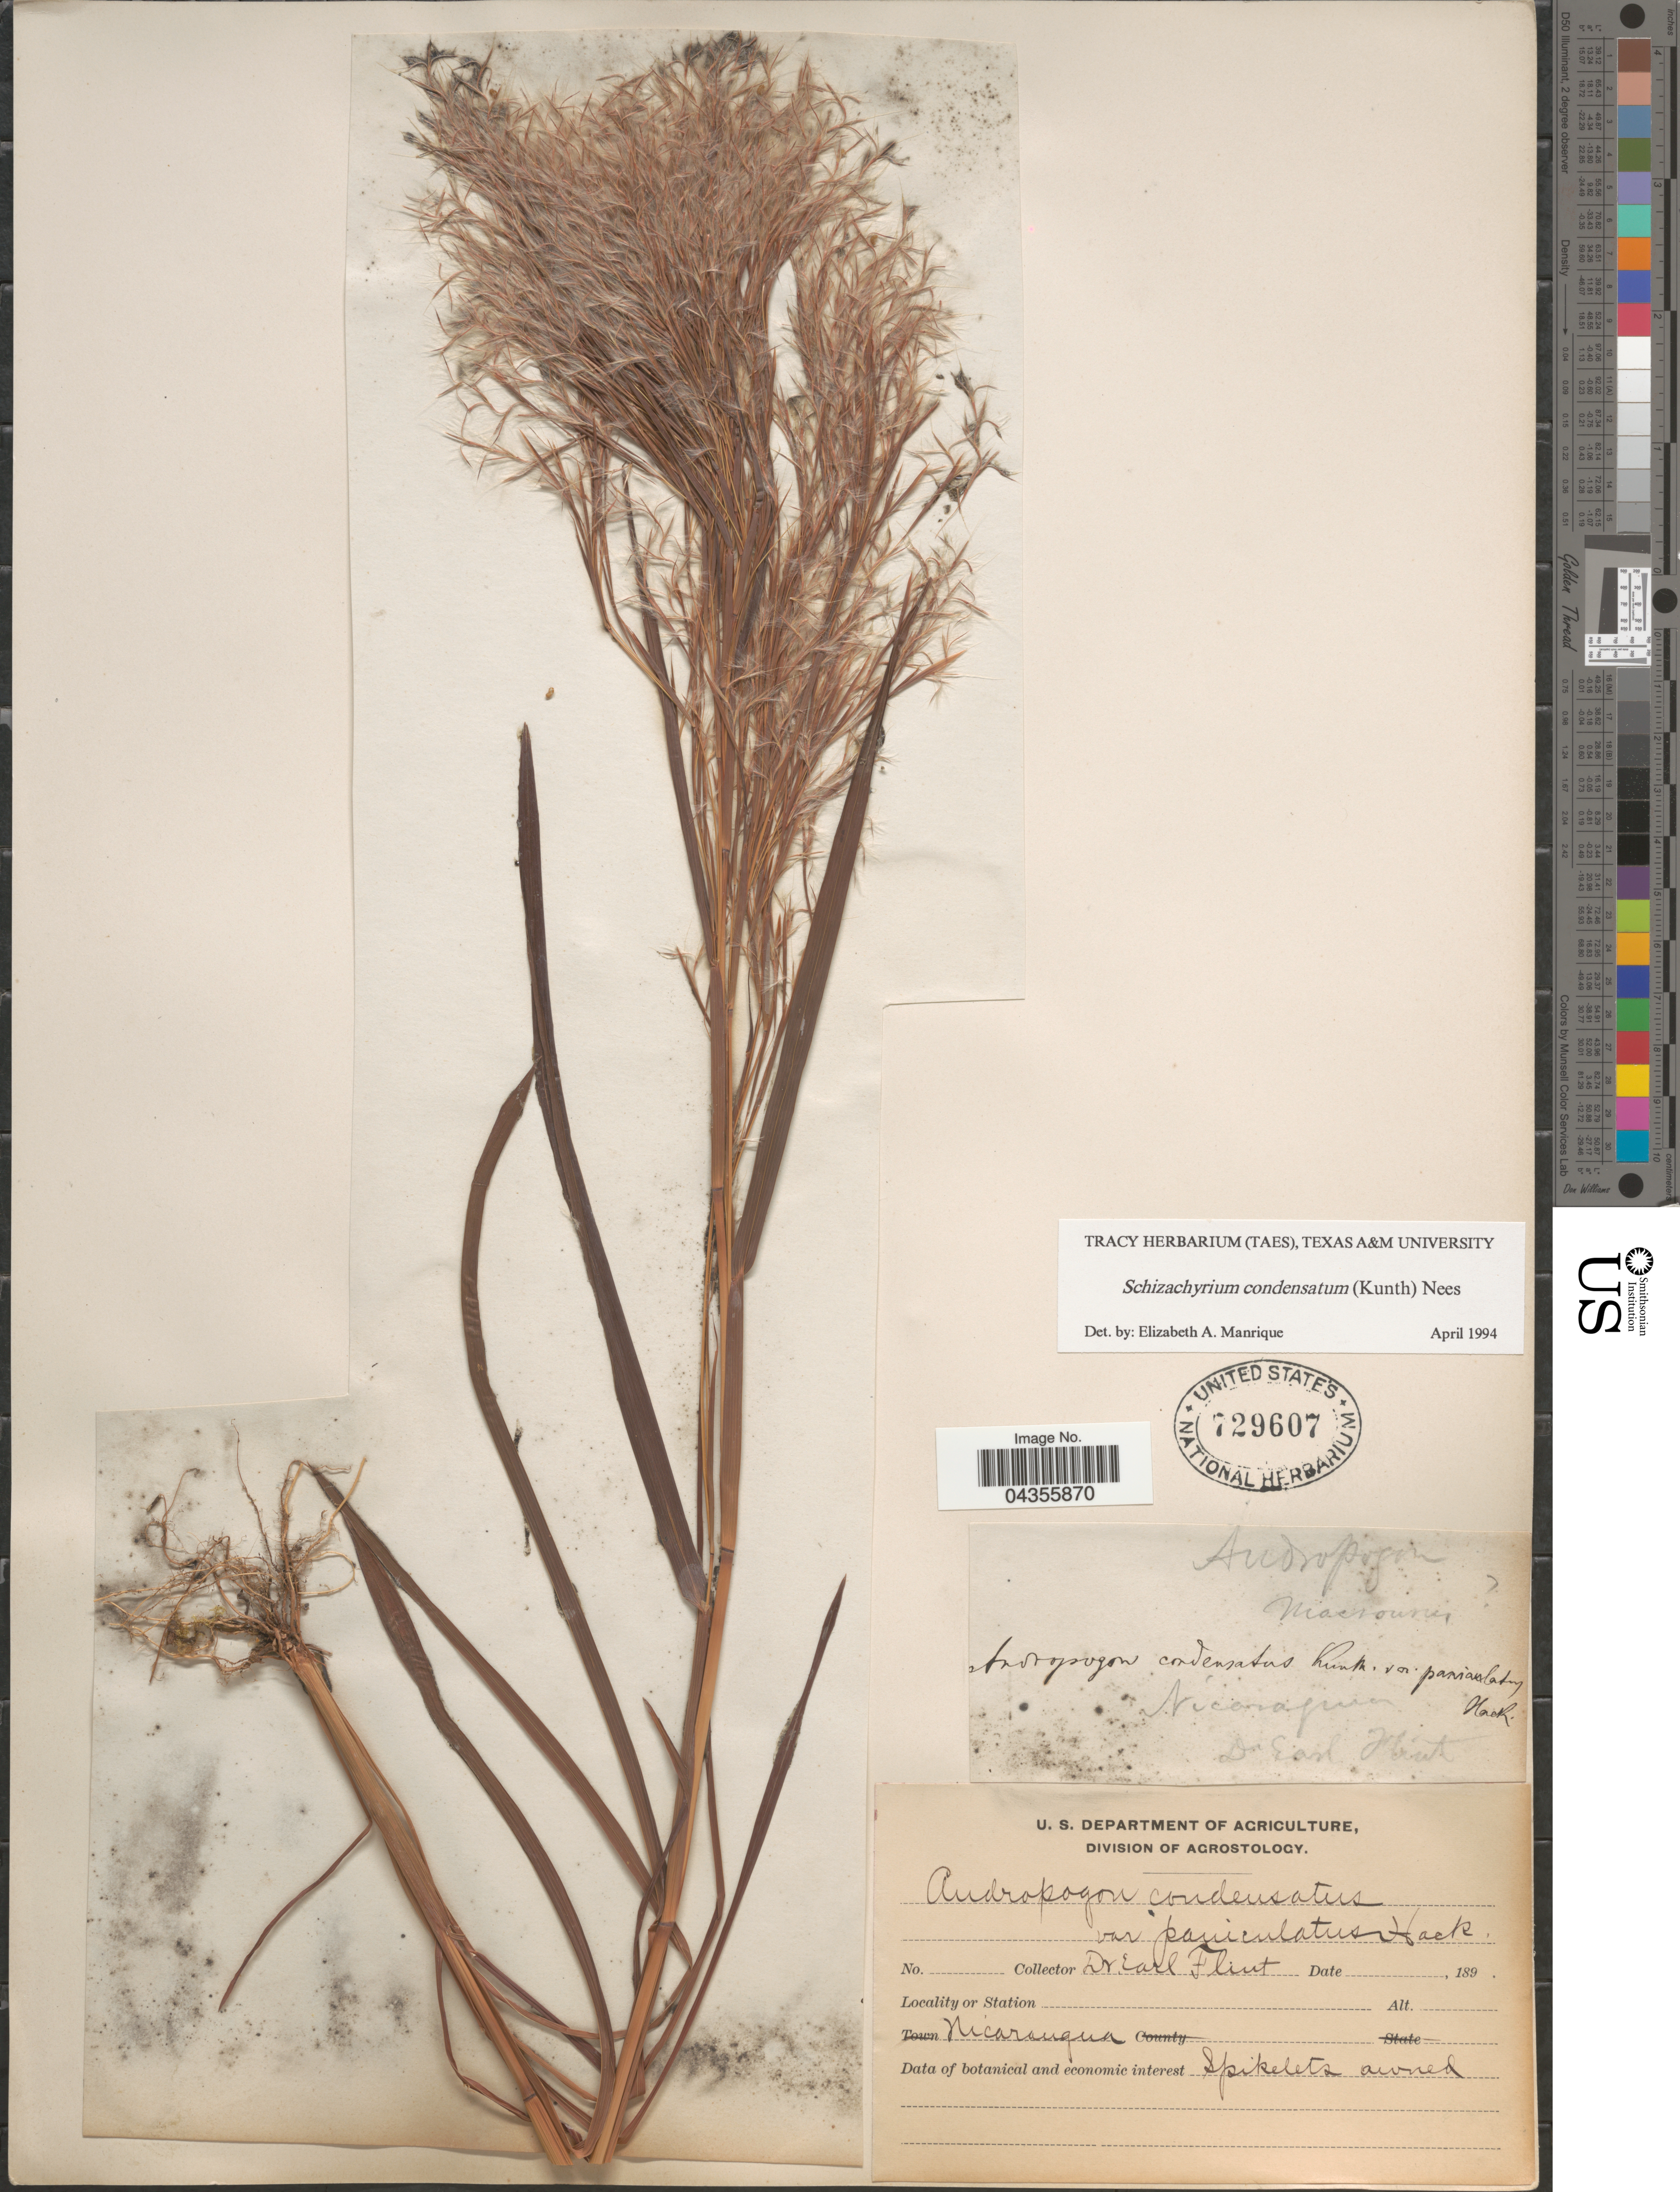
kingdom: Plantae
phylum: Tracheophyta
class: Liliopsida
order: Poales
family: Poaceae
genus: Schizachyrium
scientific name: Schizachyrium condensatum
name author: (Kunth) Nees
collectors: E. Flint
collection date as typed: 189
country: Nicaragua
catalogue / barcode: US 729607